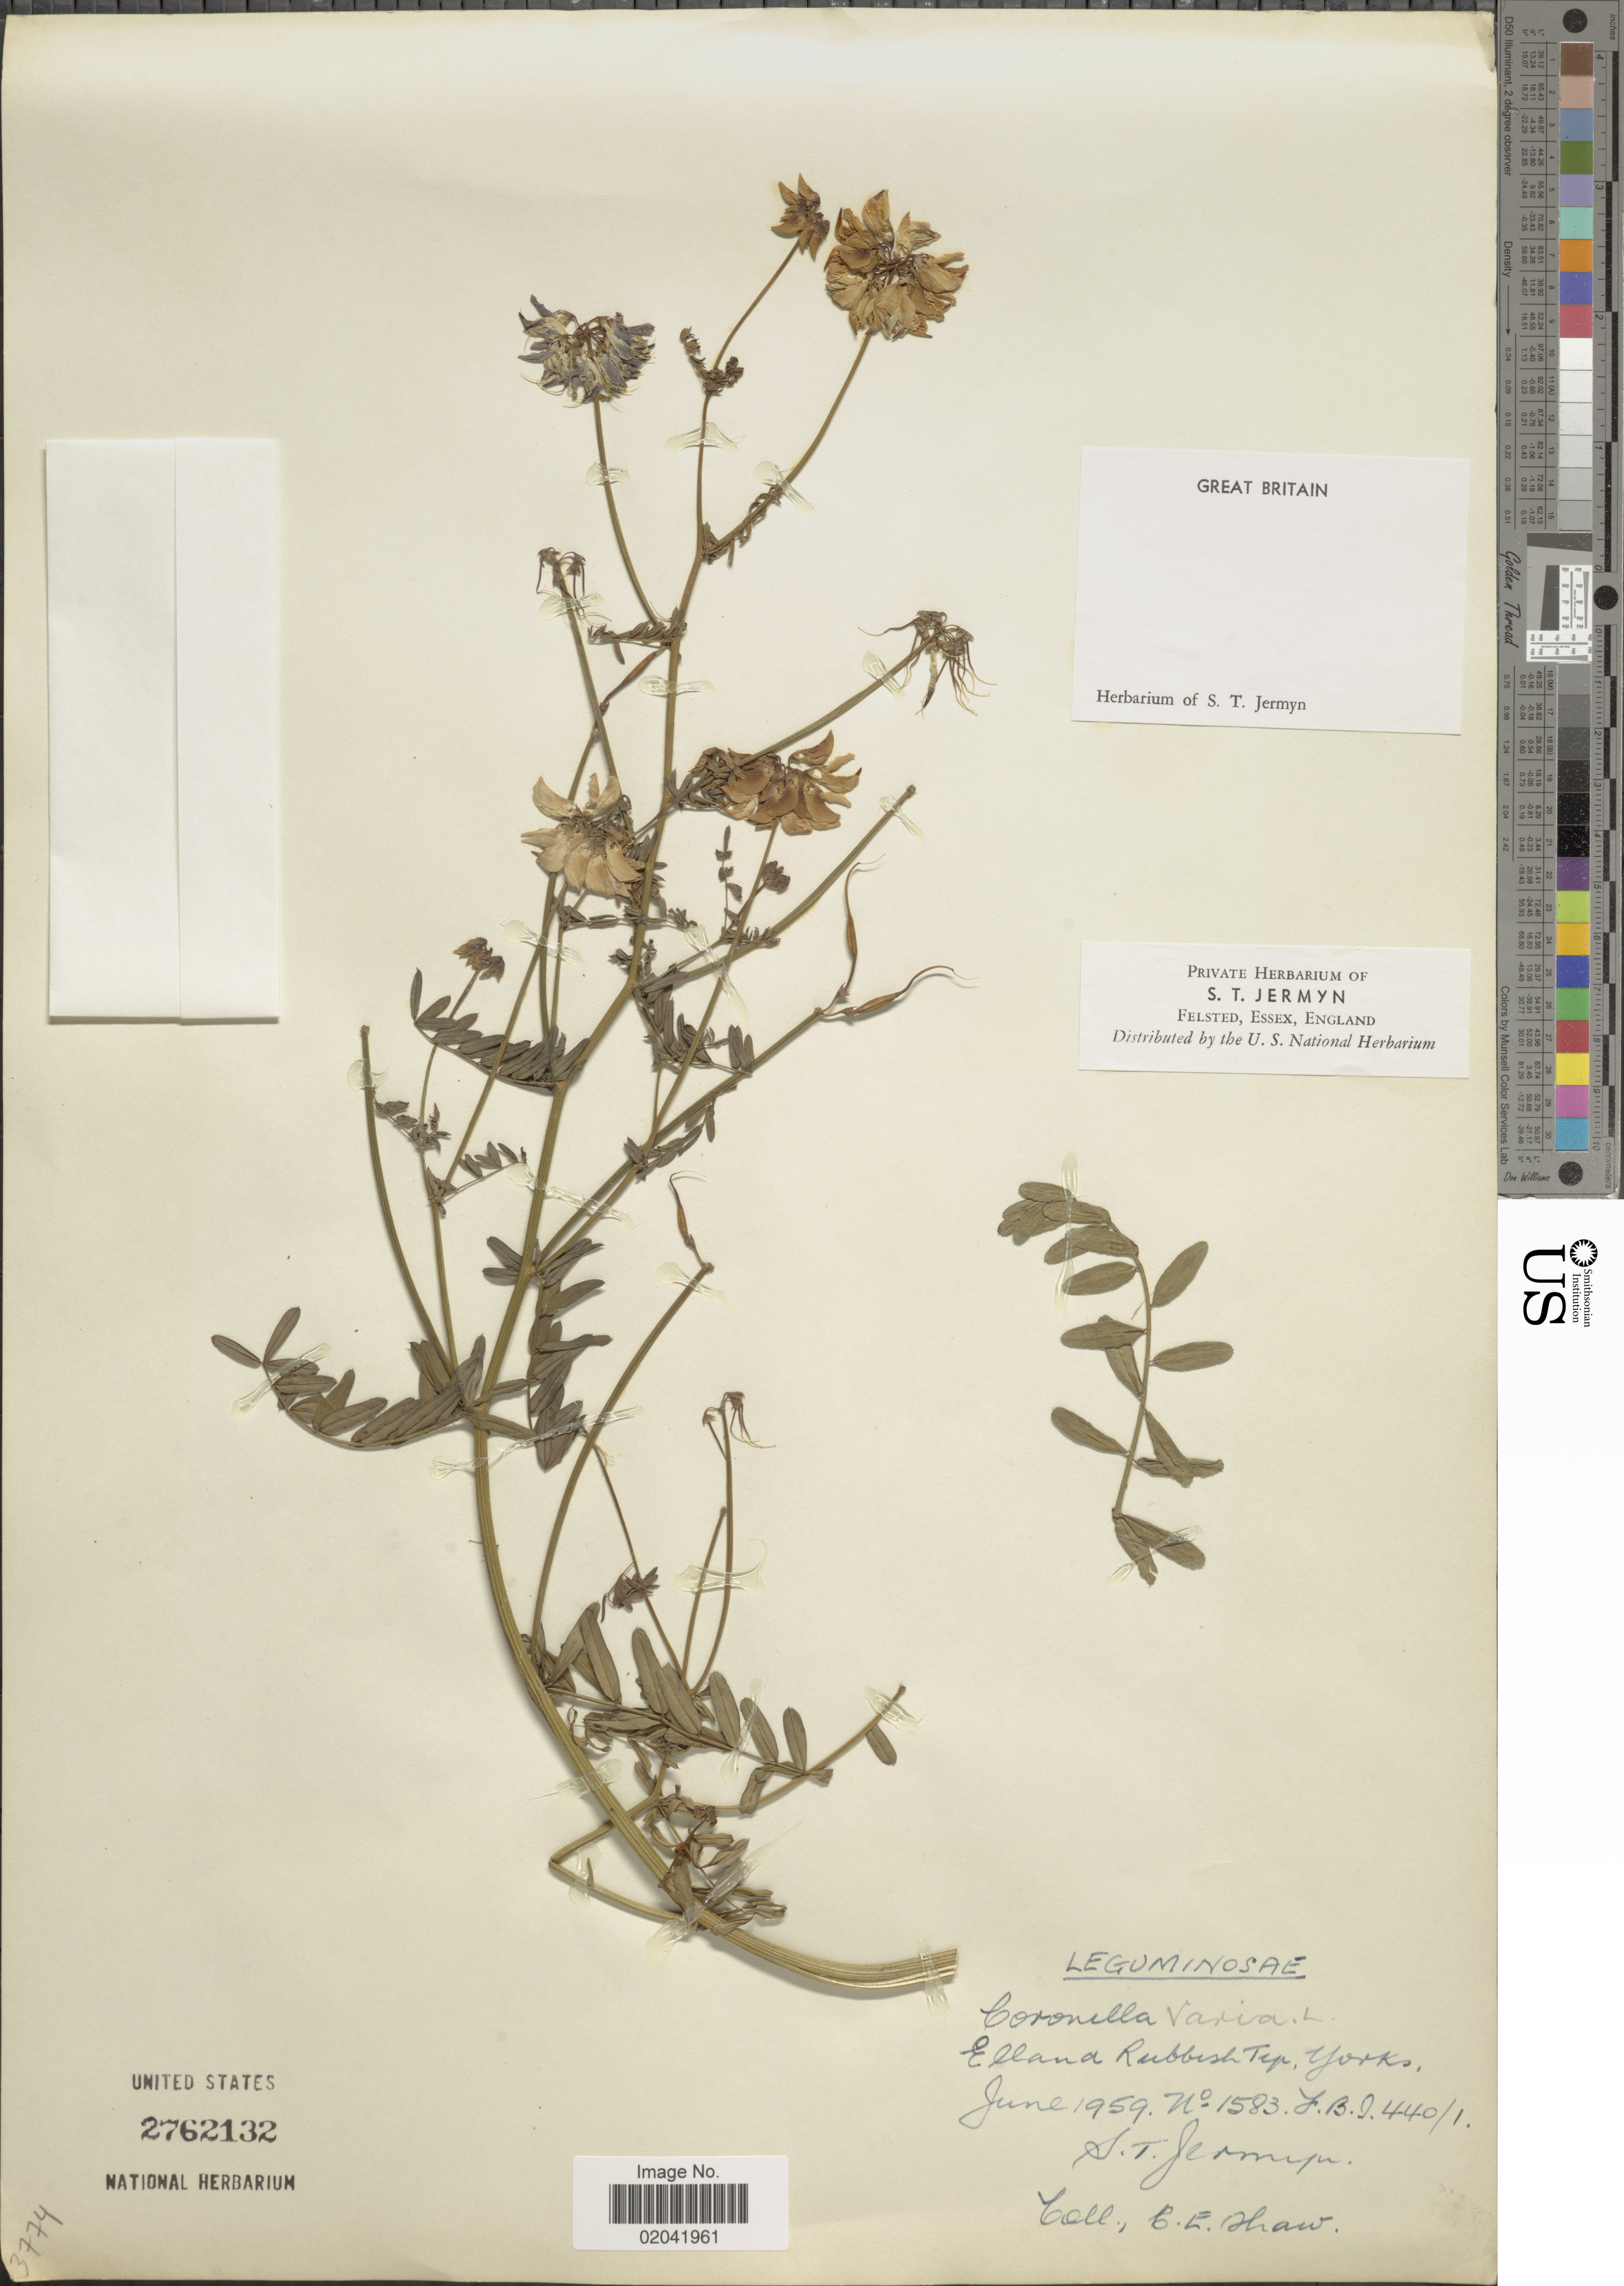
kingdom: Plantae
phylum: Tracheophyta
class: Magnoliopsida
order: Fabales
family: Fabaceae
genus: Coronilla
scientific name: Coronilla varia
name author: L.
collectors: S. Jermyn & C. Shaw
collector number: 1583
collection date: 1959-06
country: United Kingdom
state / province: England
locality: Great Britain, Ellana Rubbish Tep, Yorks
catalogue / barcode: US 2762132